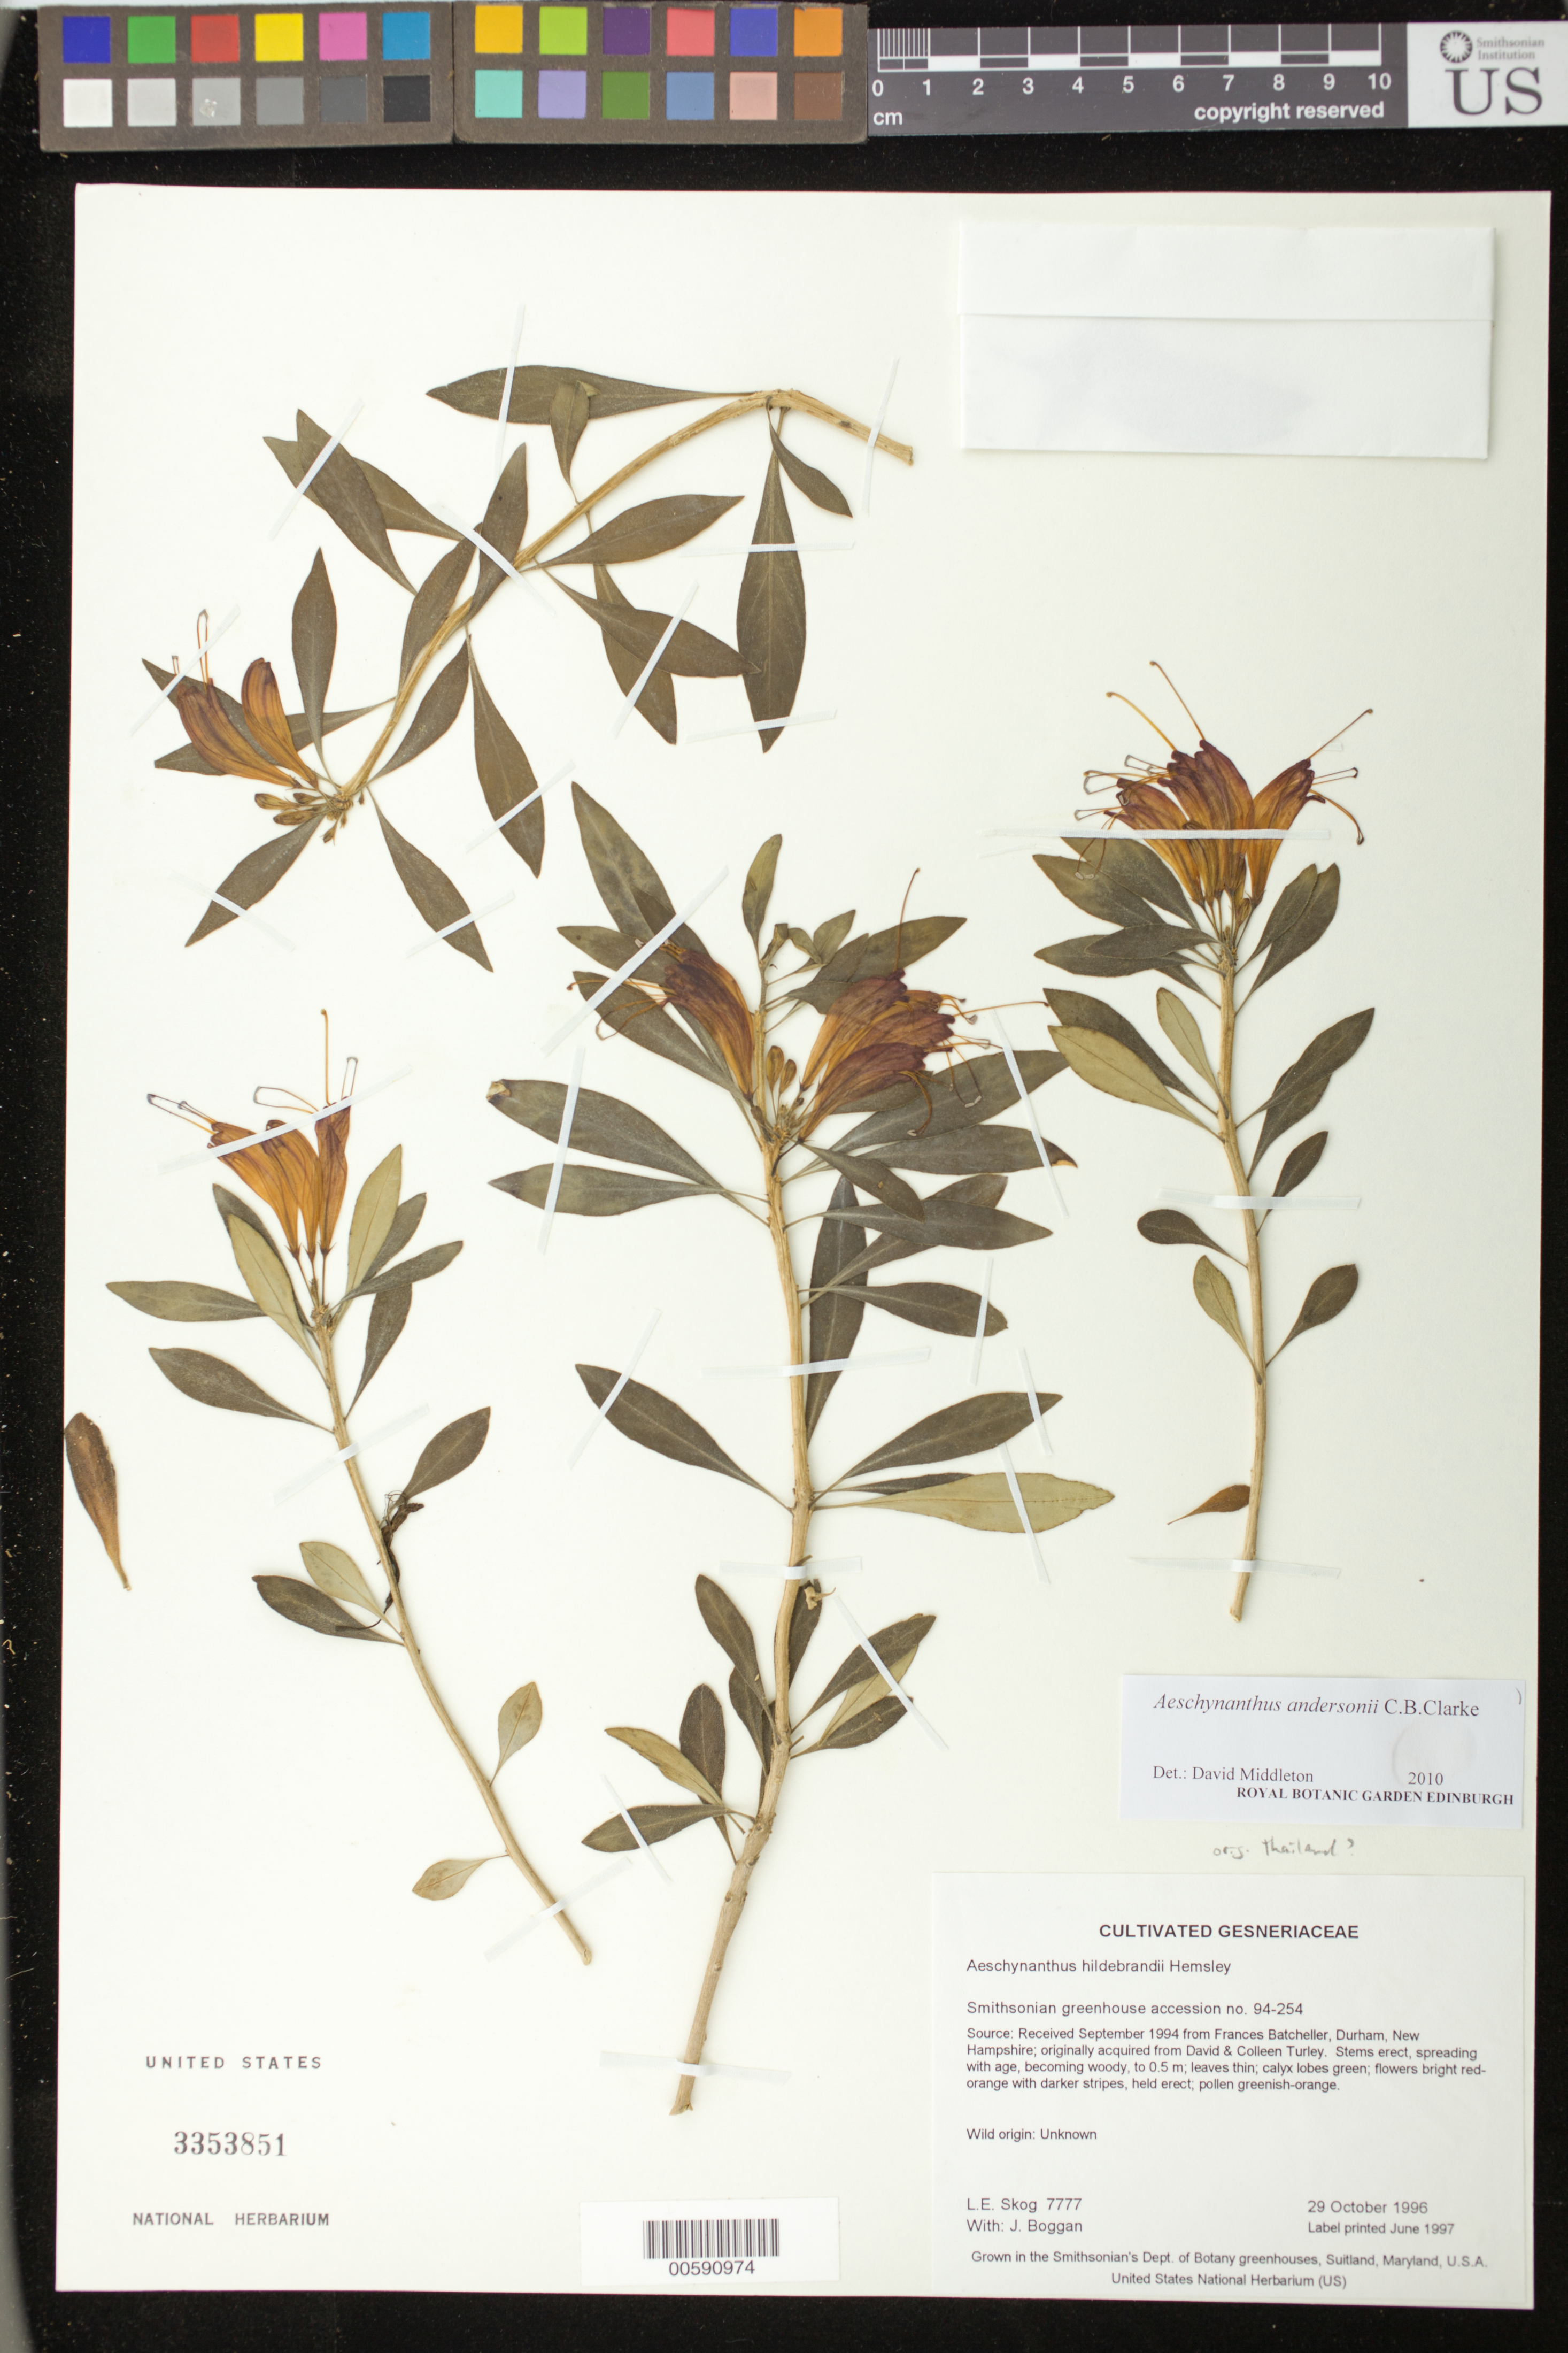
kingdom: Plantae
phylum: Tracheophyta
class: Magnoliopsida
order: Lamiales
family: Gesneriaceae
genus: Aeschynanthus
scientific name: Aeschynanthus andersonii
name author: C.B. Clarke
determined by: Middleton, D. J.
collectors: L. E. Skog & J. K. Boggan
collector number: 7777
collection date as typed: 29 Oct 1996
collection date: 1996-10-29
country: United States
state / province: Maryland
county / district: Prince George's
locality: Grown in the Smithsonian's Dept. of Botany greenhouses, Suitland, Maryland, U.S.A.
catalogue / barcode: US 3353851